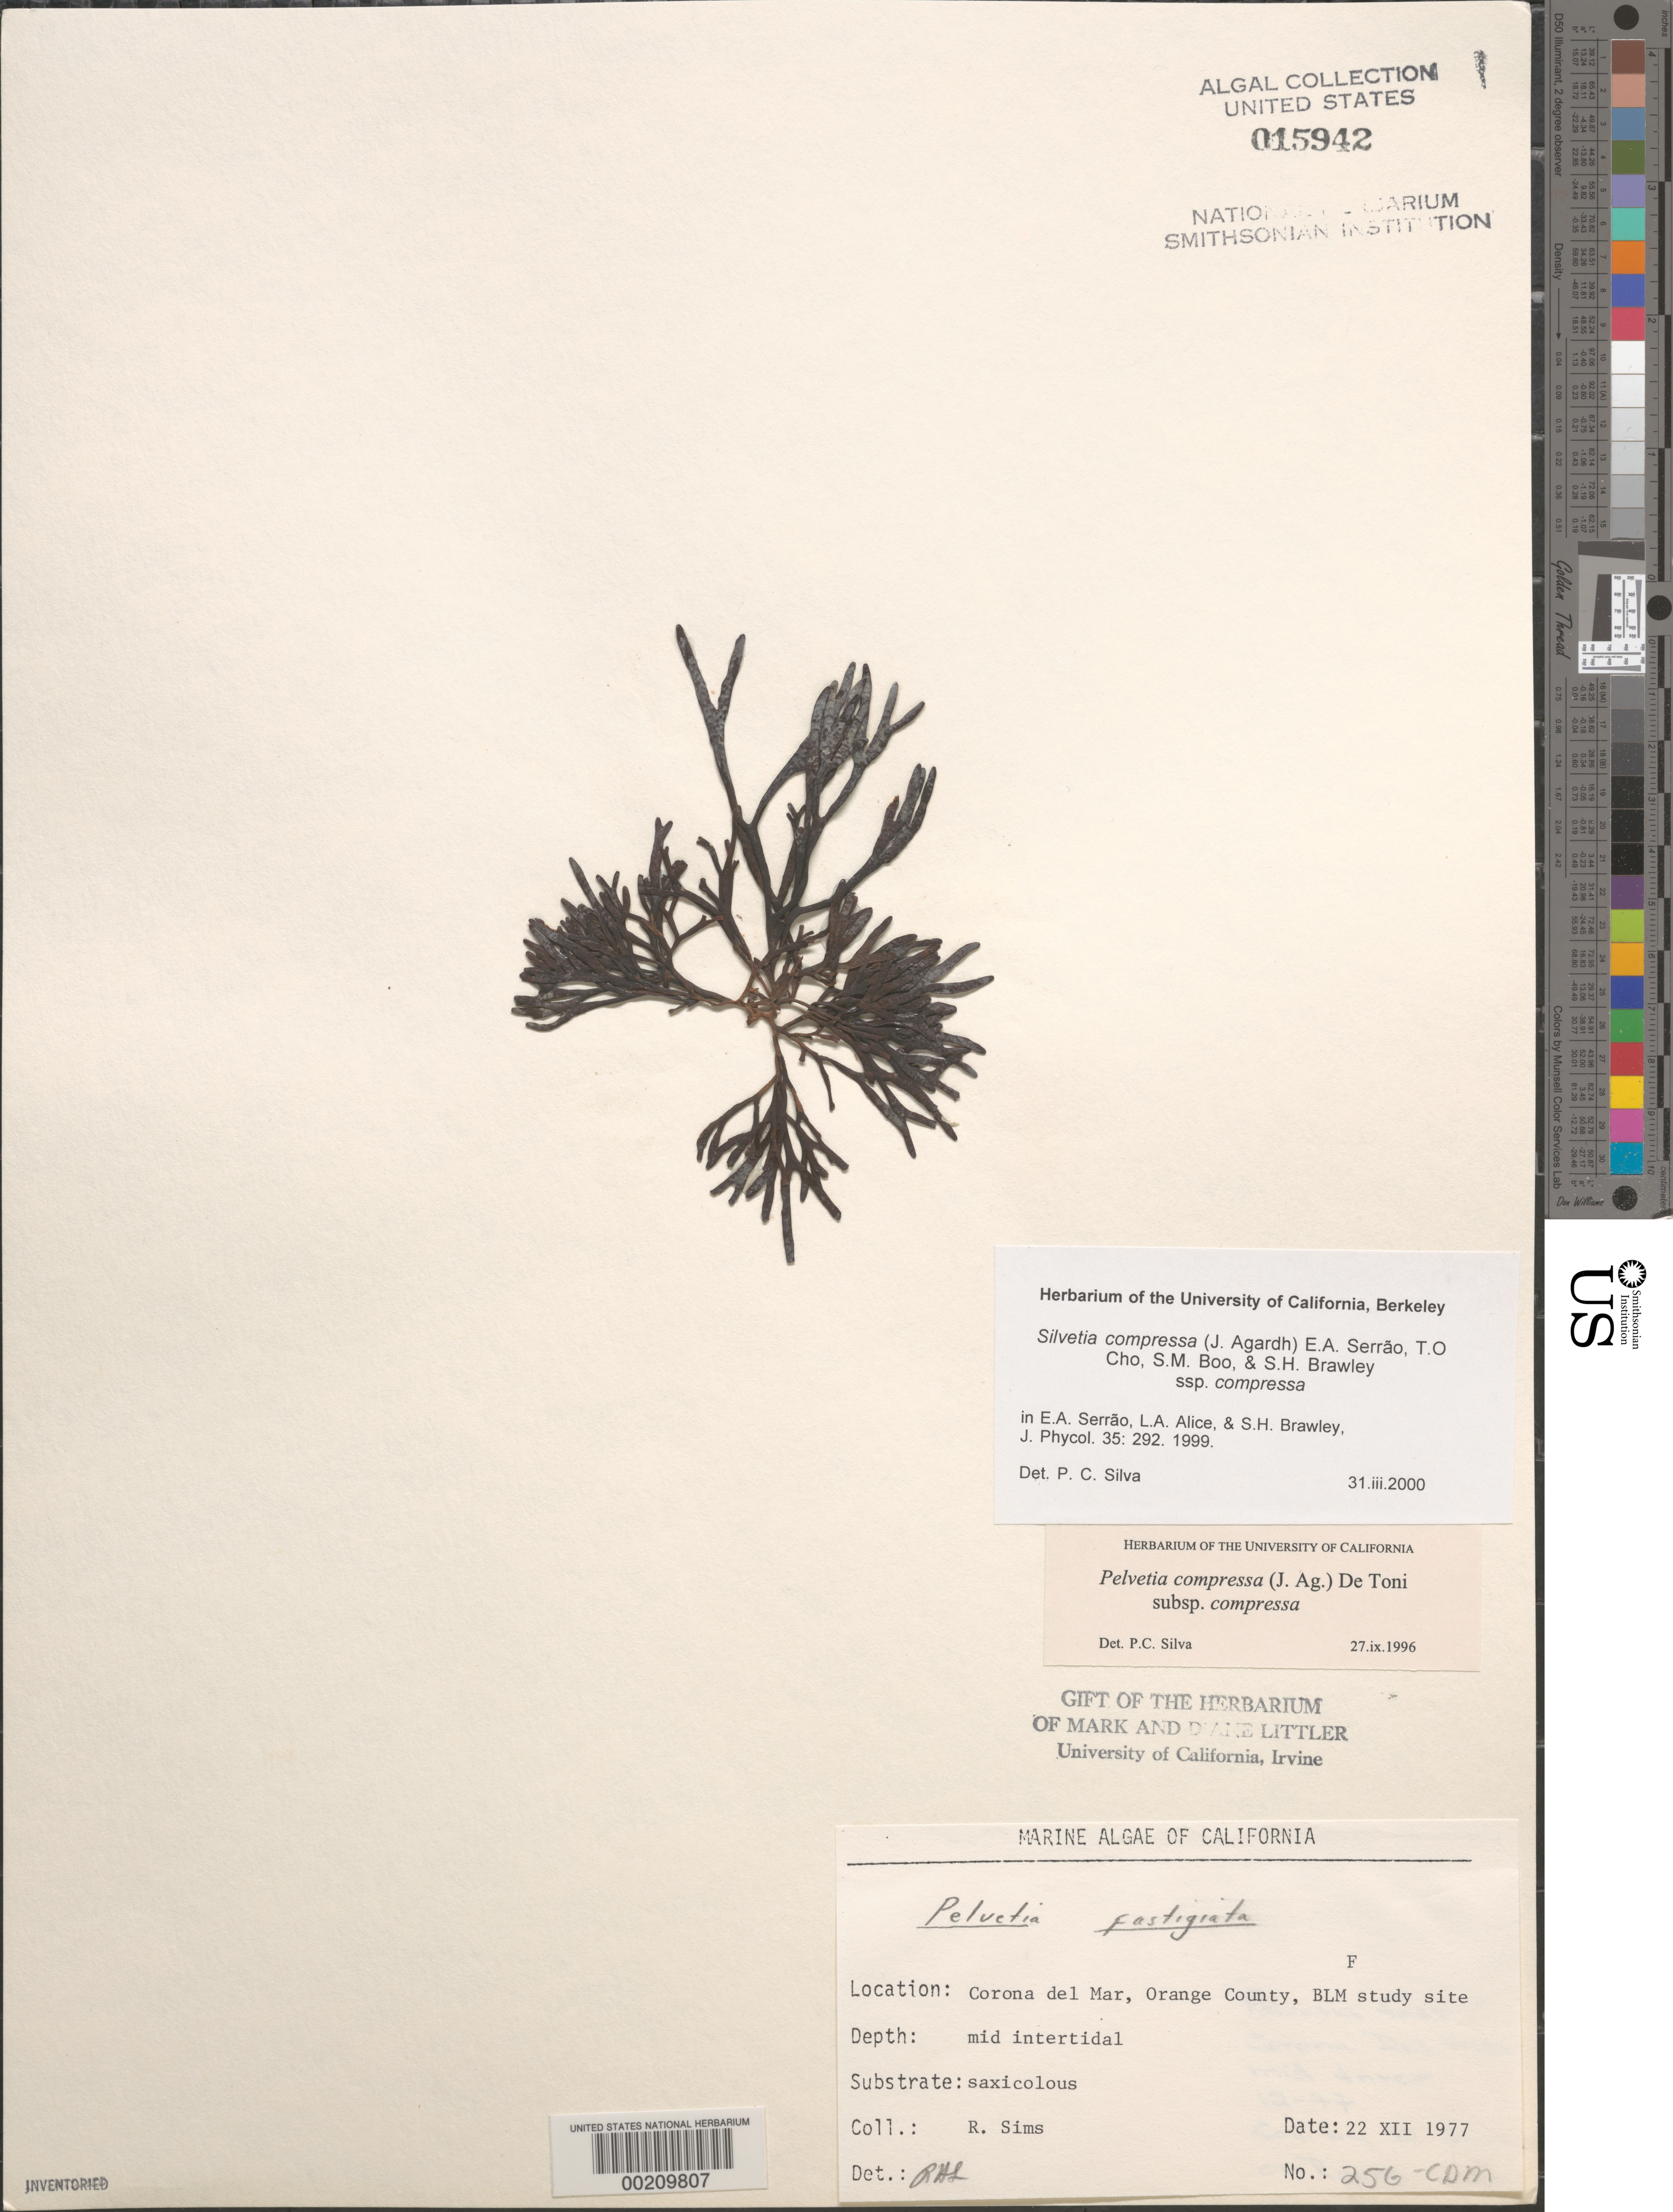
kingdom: Chromista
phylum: Ochrophyta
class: Phaeophyceae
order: Fucales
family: Fucaceae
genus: Silvetia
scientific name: Silvetia compressa subsp. compressa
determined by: Silva, P. C.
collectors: R. H. Sims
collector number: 256-CDM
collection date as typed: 22 Dec 1977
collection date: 1977-12-22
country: United States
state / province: California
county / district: Orange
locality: Corona del Mar, mouth of Morning Canyon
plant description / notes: BLM-SOCALBIGHT Rocky Intertidal Survey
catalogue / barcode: US 15942